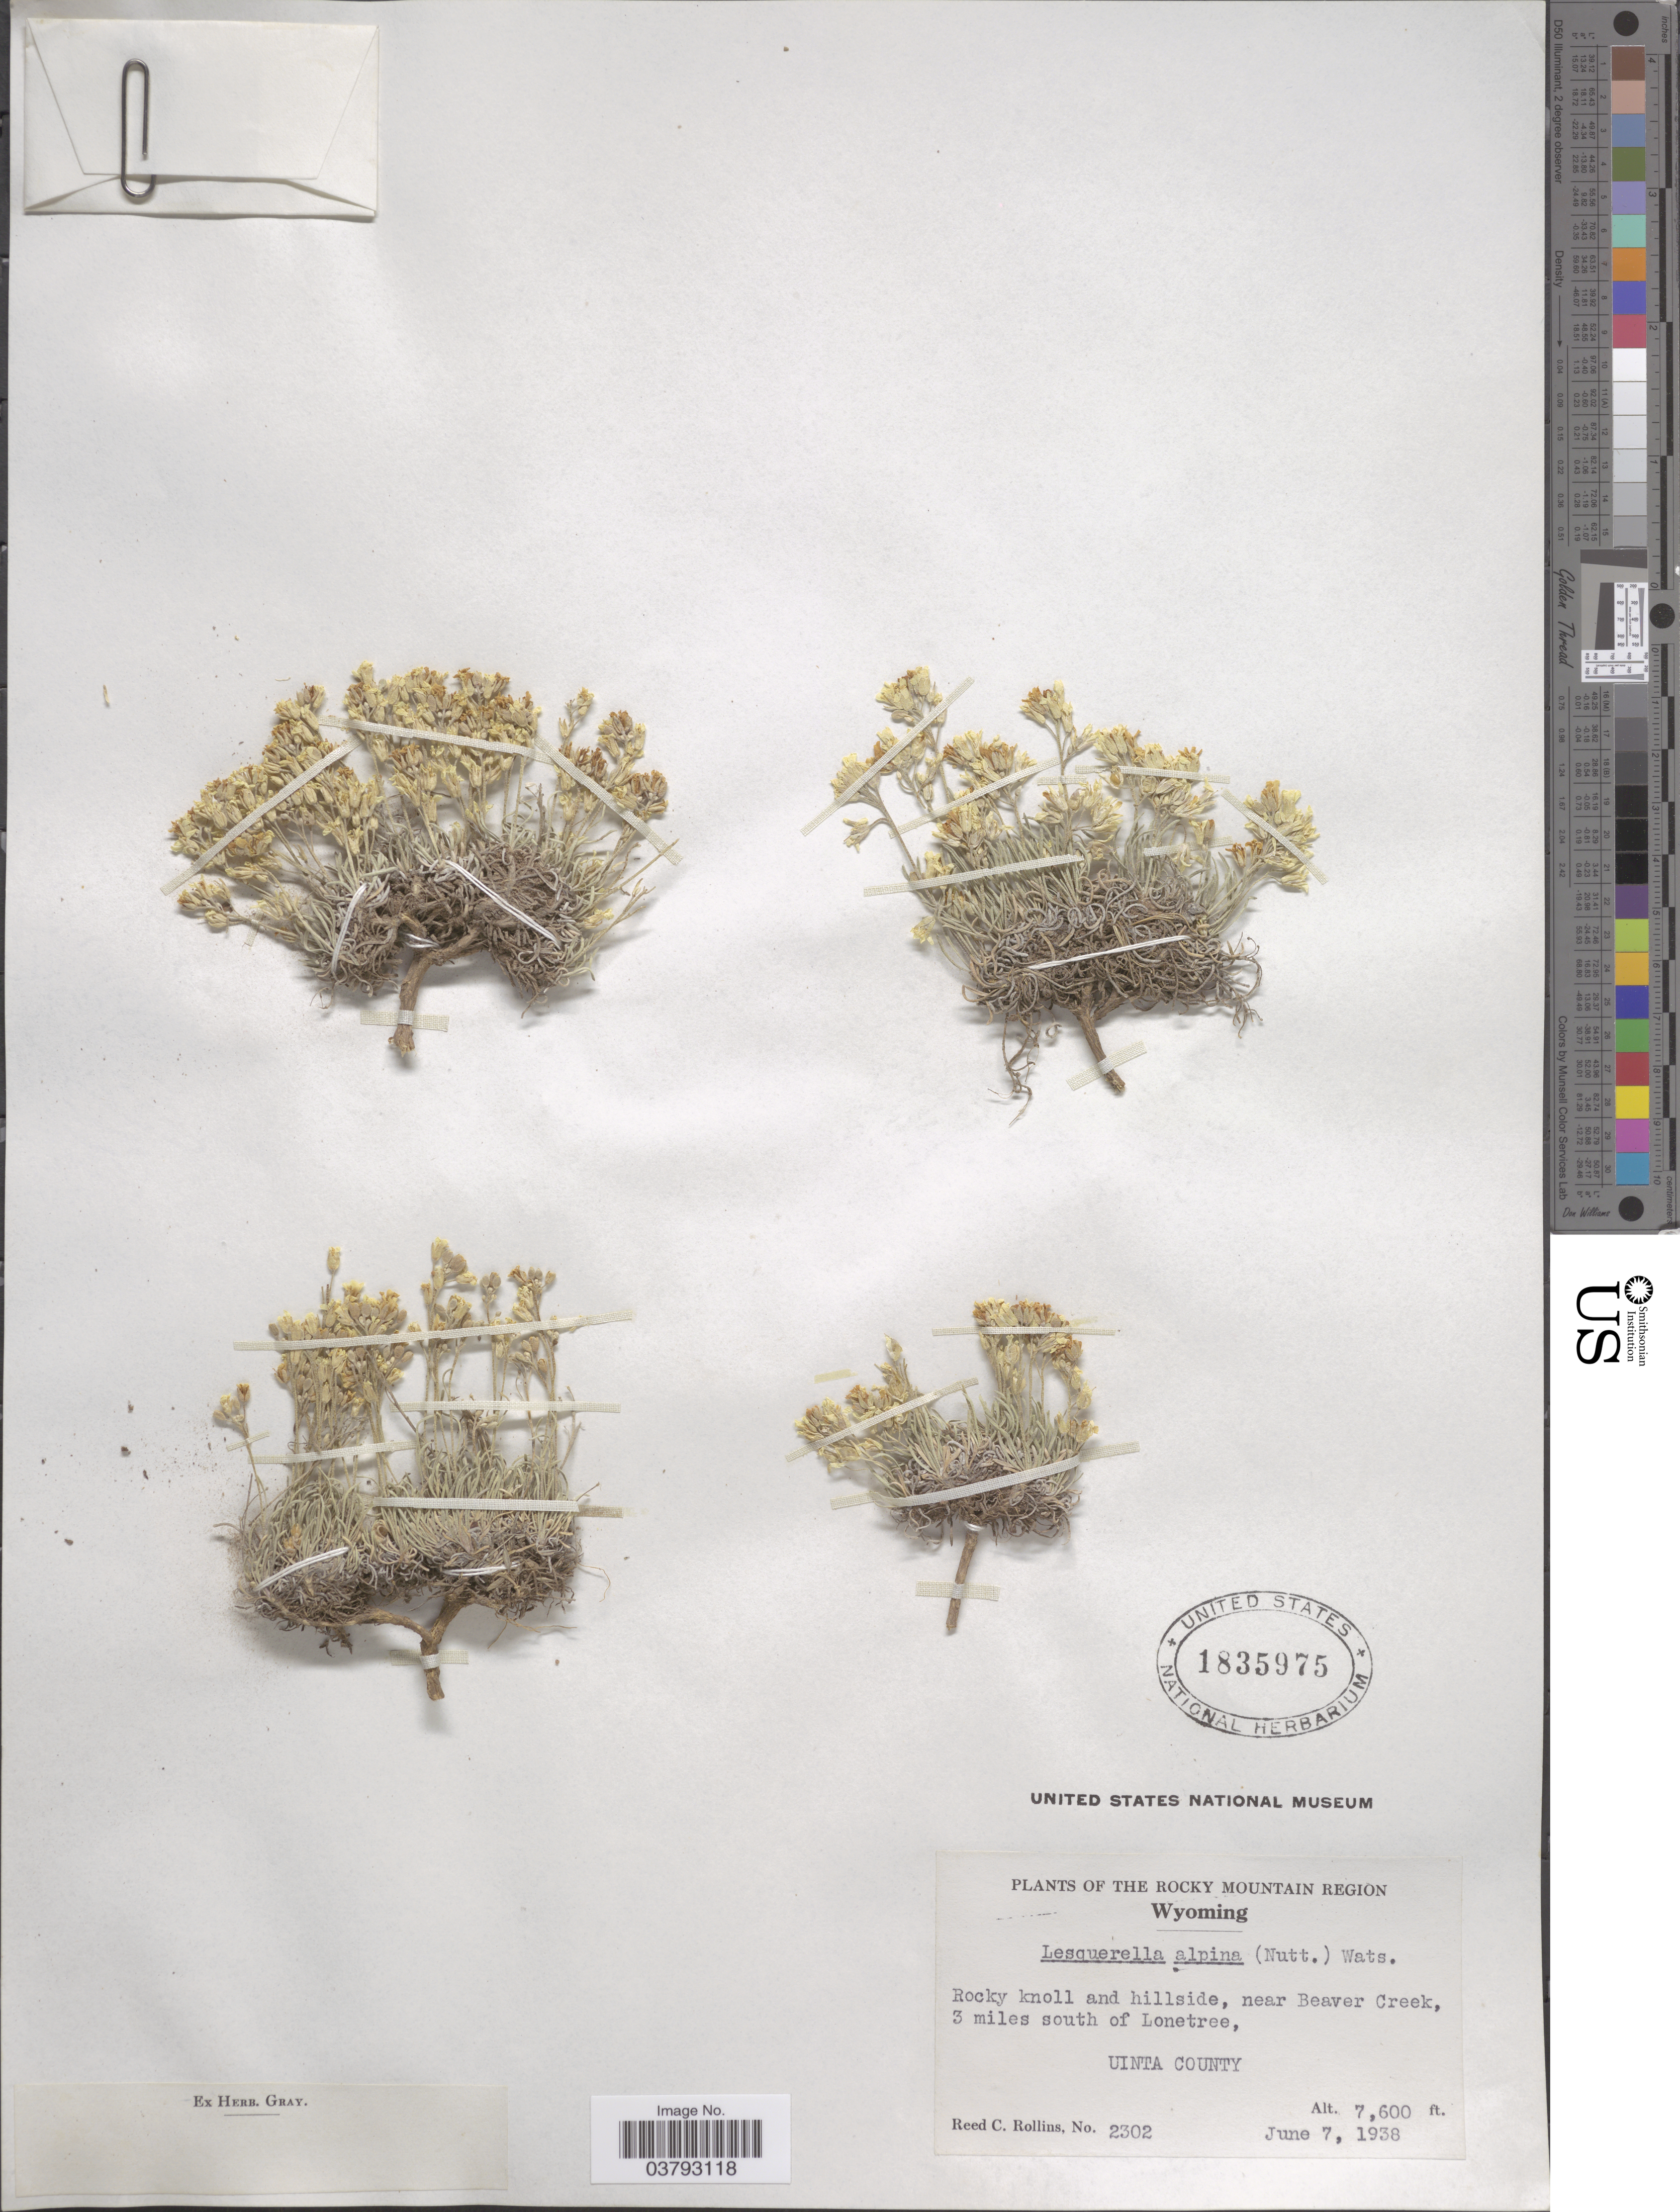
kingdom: Plantae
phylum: Tracheophyta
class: Magnoliopsida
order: Brassicales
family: Brassicaceae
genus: Lesquerella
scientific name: Lesquerella alpina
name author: (Nutt.) S. Watson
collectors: R. C. Rollins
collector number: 2302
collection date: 1938-06-07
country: United States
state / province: Wyoming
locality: The Rocky Mountain Region. Near Beaver Creek, 3 miles south of Lonetree, Uinta County.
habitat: rocky knoll and hillside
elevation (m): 2316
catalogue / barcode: US 1835975